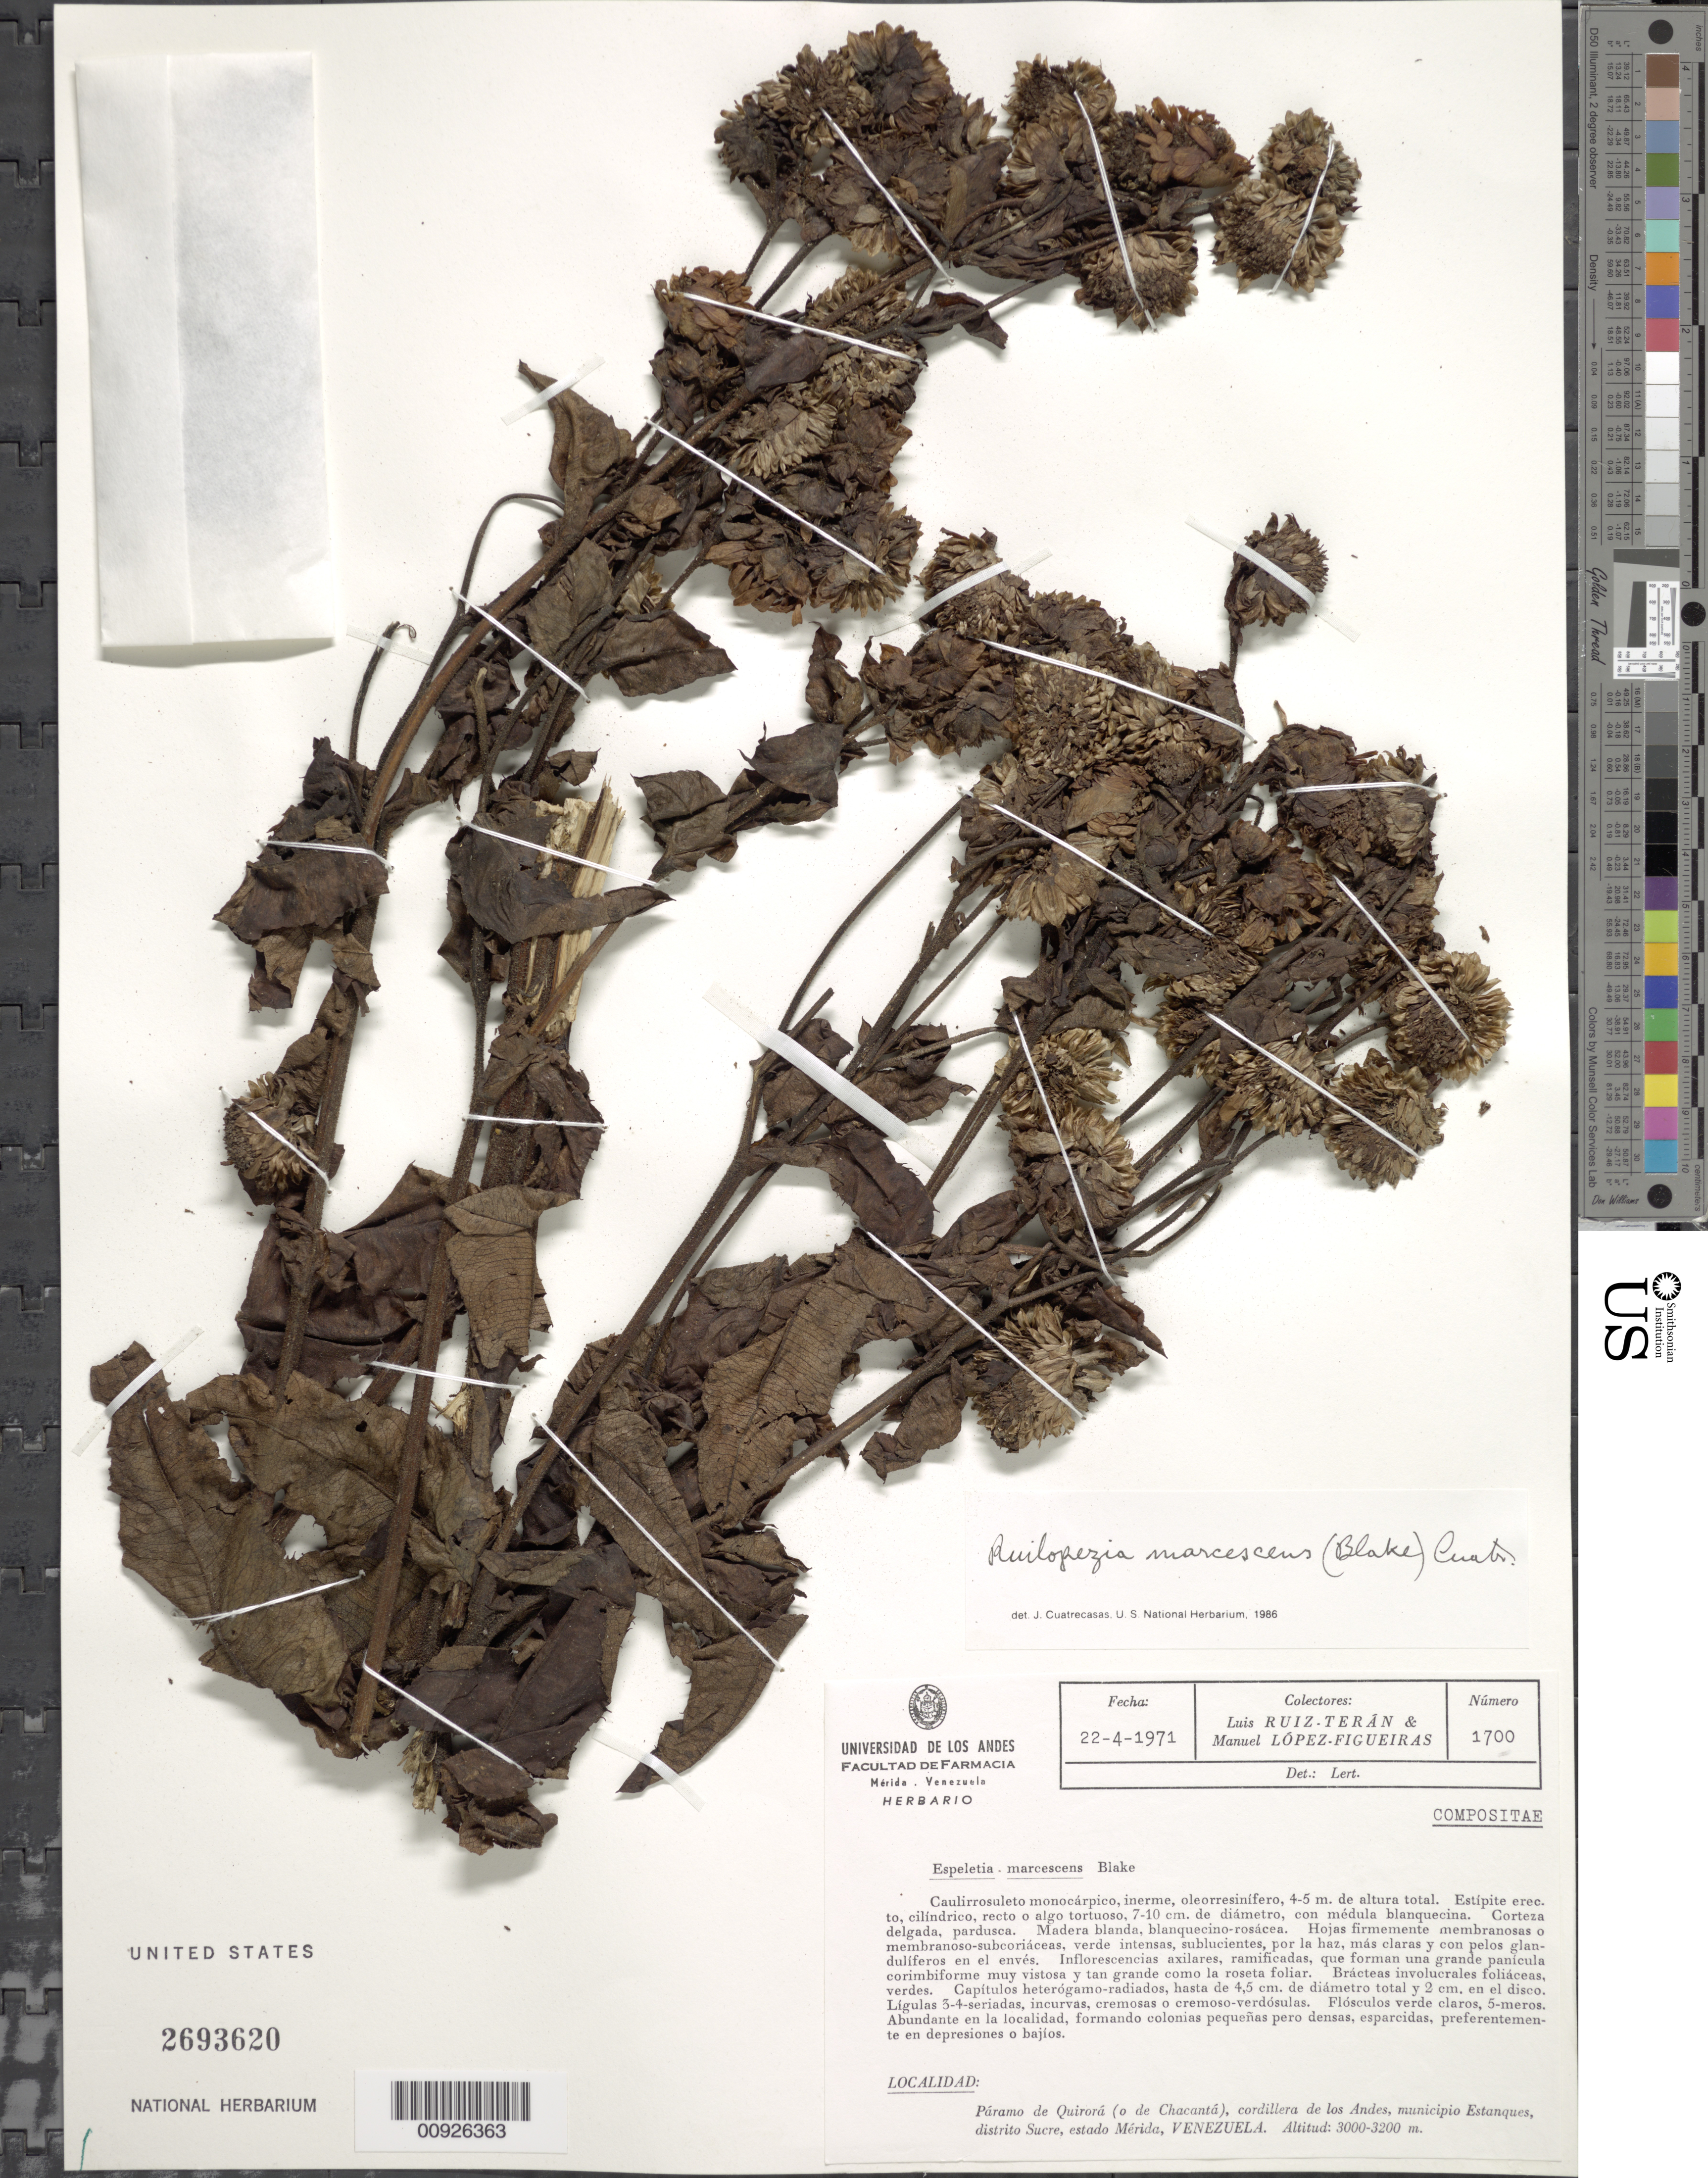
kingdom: Plantae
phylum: Tracheophyta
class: Magnoliopsida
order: Asterales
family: Asteraceae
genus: Ruilopezia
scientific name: Ruilopezia marcescens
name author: (S.F. Blake) Cuatrec.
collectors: L. E. Ruíz-Terán & M. López Figueiras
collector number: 1700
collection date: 1971-04-22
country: Venezuela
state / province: Mérida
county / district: Sucre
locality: P. de Quirorá (o de Chacantá), M. Estanques.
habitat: Abundante en la localidad, formando colonias pequeñas pero densas, esparcidas, preferentemente en depresiones o bajíos.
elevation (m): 3000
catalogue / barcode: US 2693620